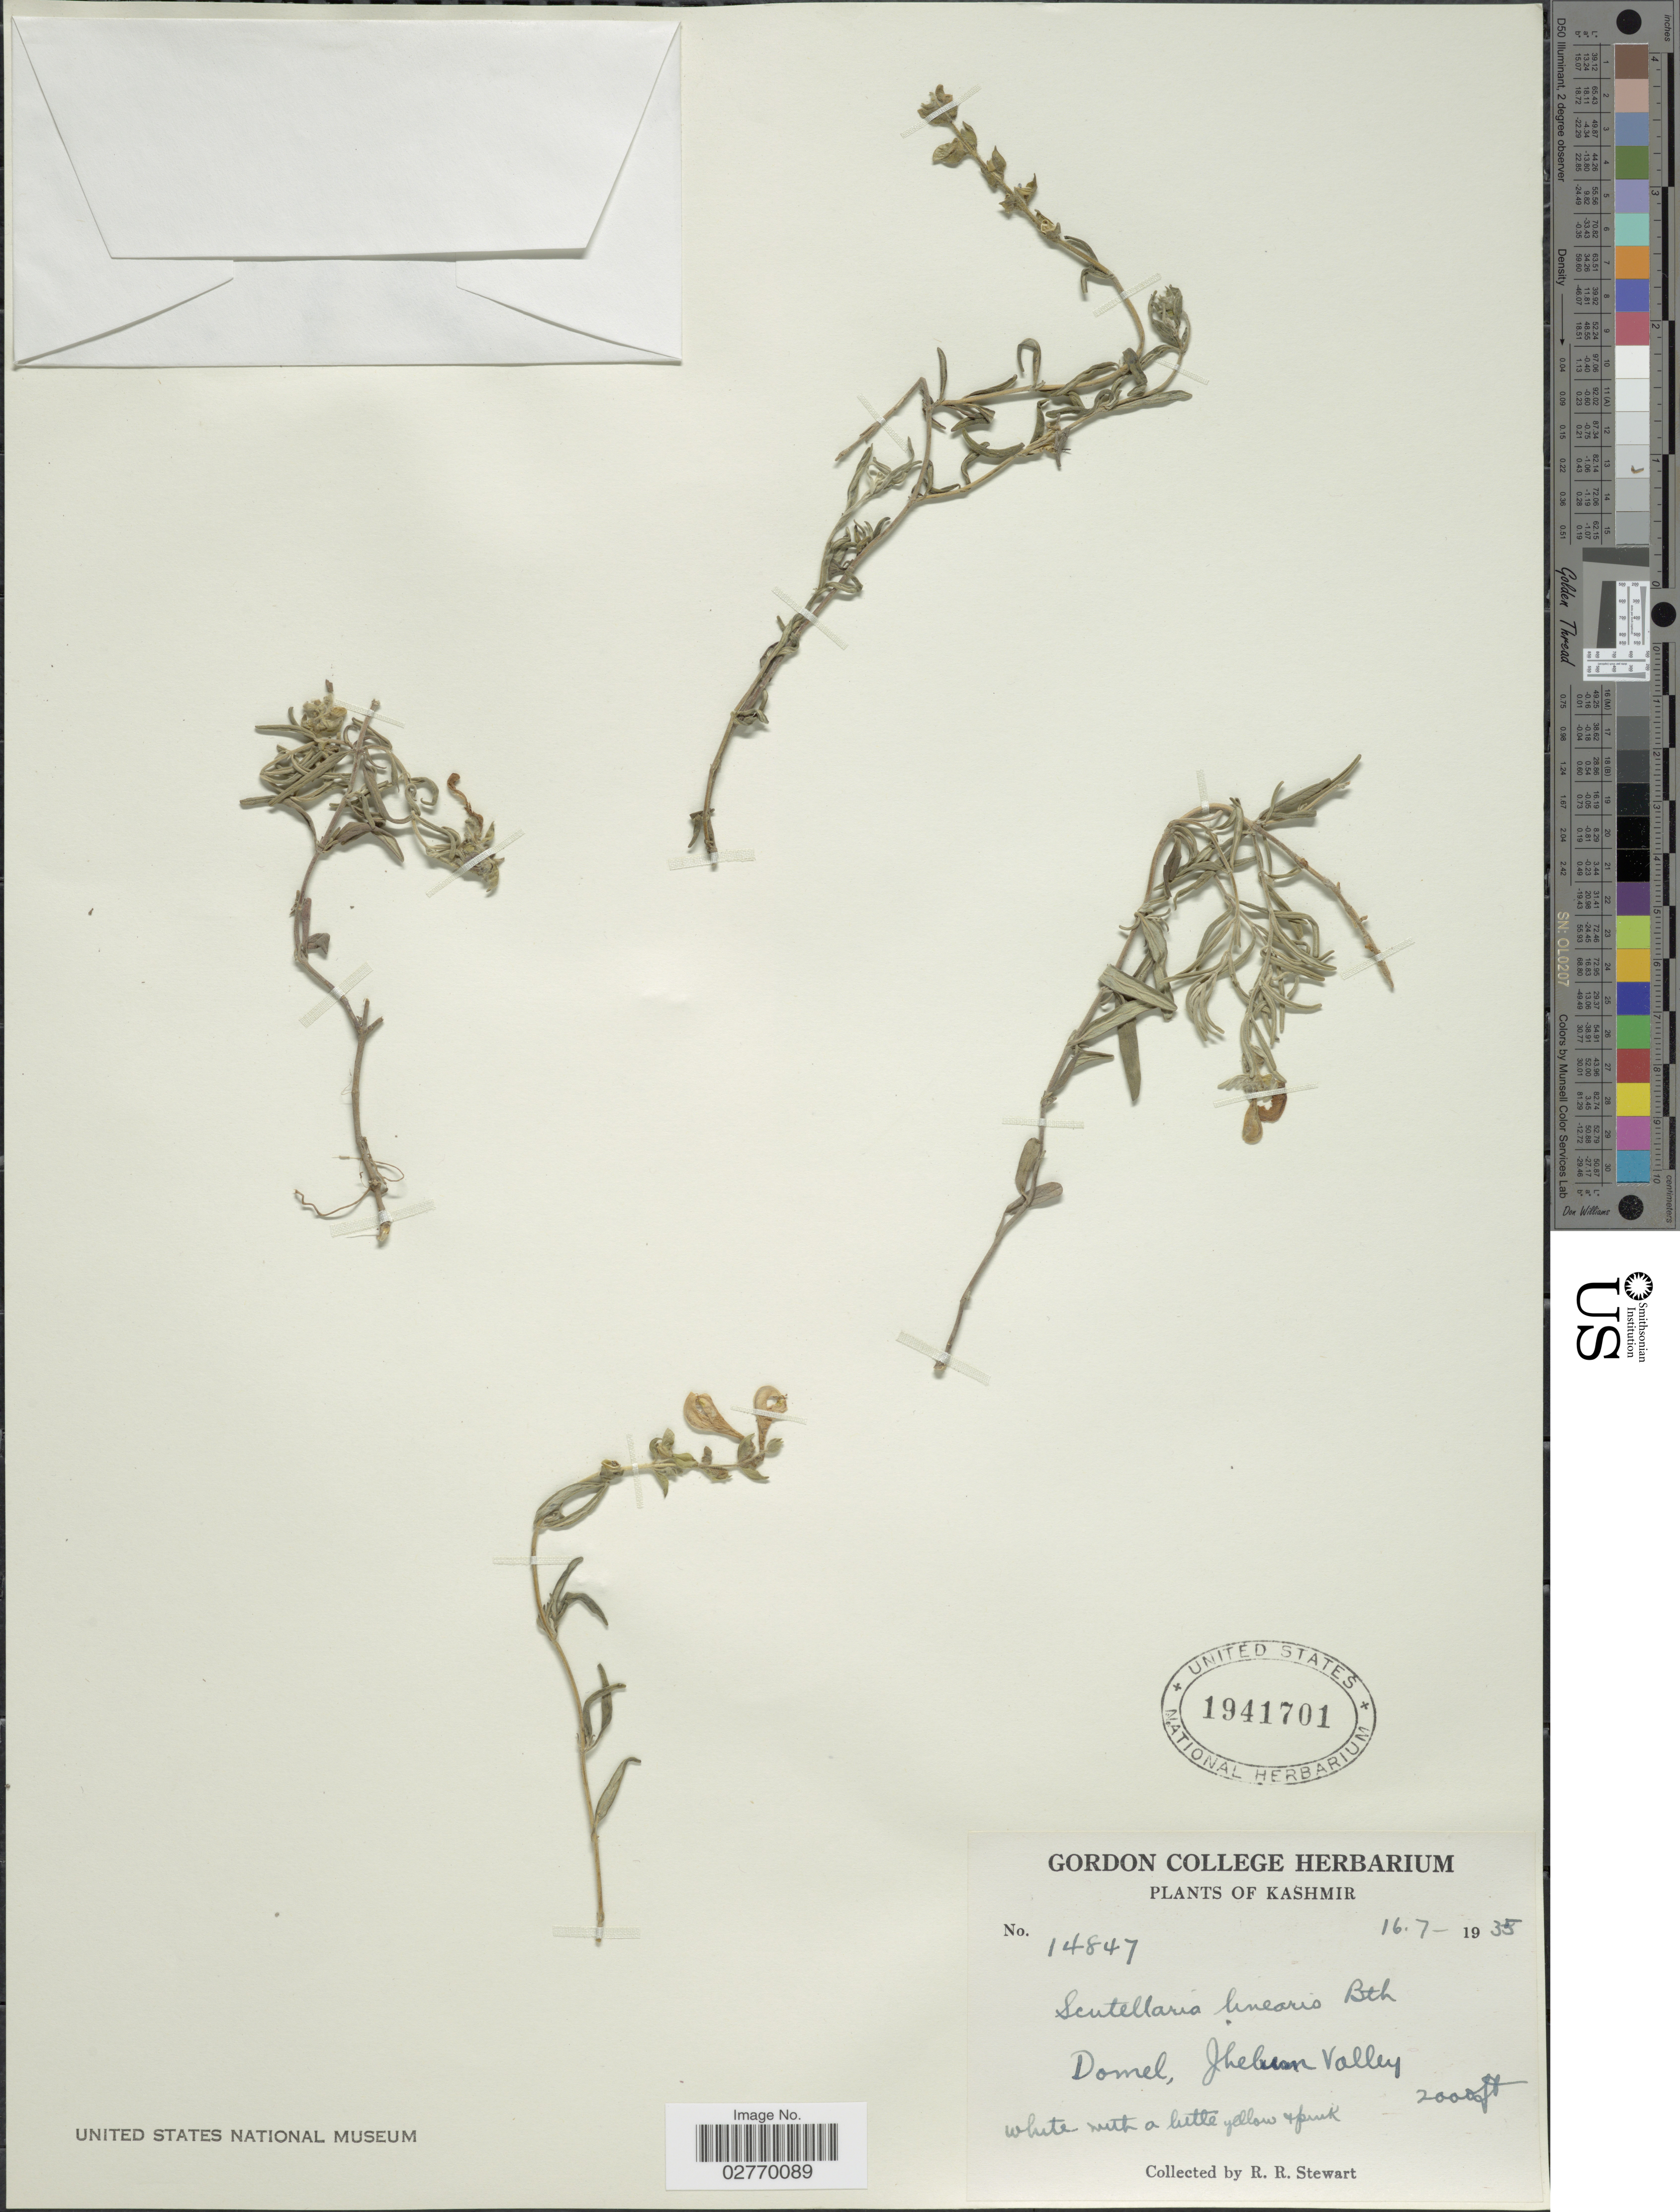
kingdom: Plantae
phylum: Tracheophyta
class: Magnoliopsida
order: Lamiales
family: Lamiaceae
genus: Scutellaria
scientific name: Scutellaria linearis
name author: Benth.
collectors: R. R. Stewart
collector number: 14847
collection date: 1935-07-16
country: India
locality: Kashmir. Domel, Jhelum Valley.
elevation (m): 610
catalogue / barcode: US 1941701